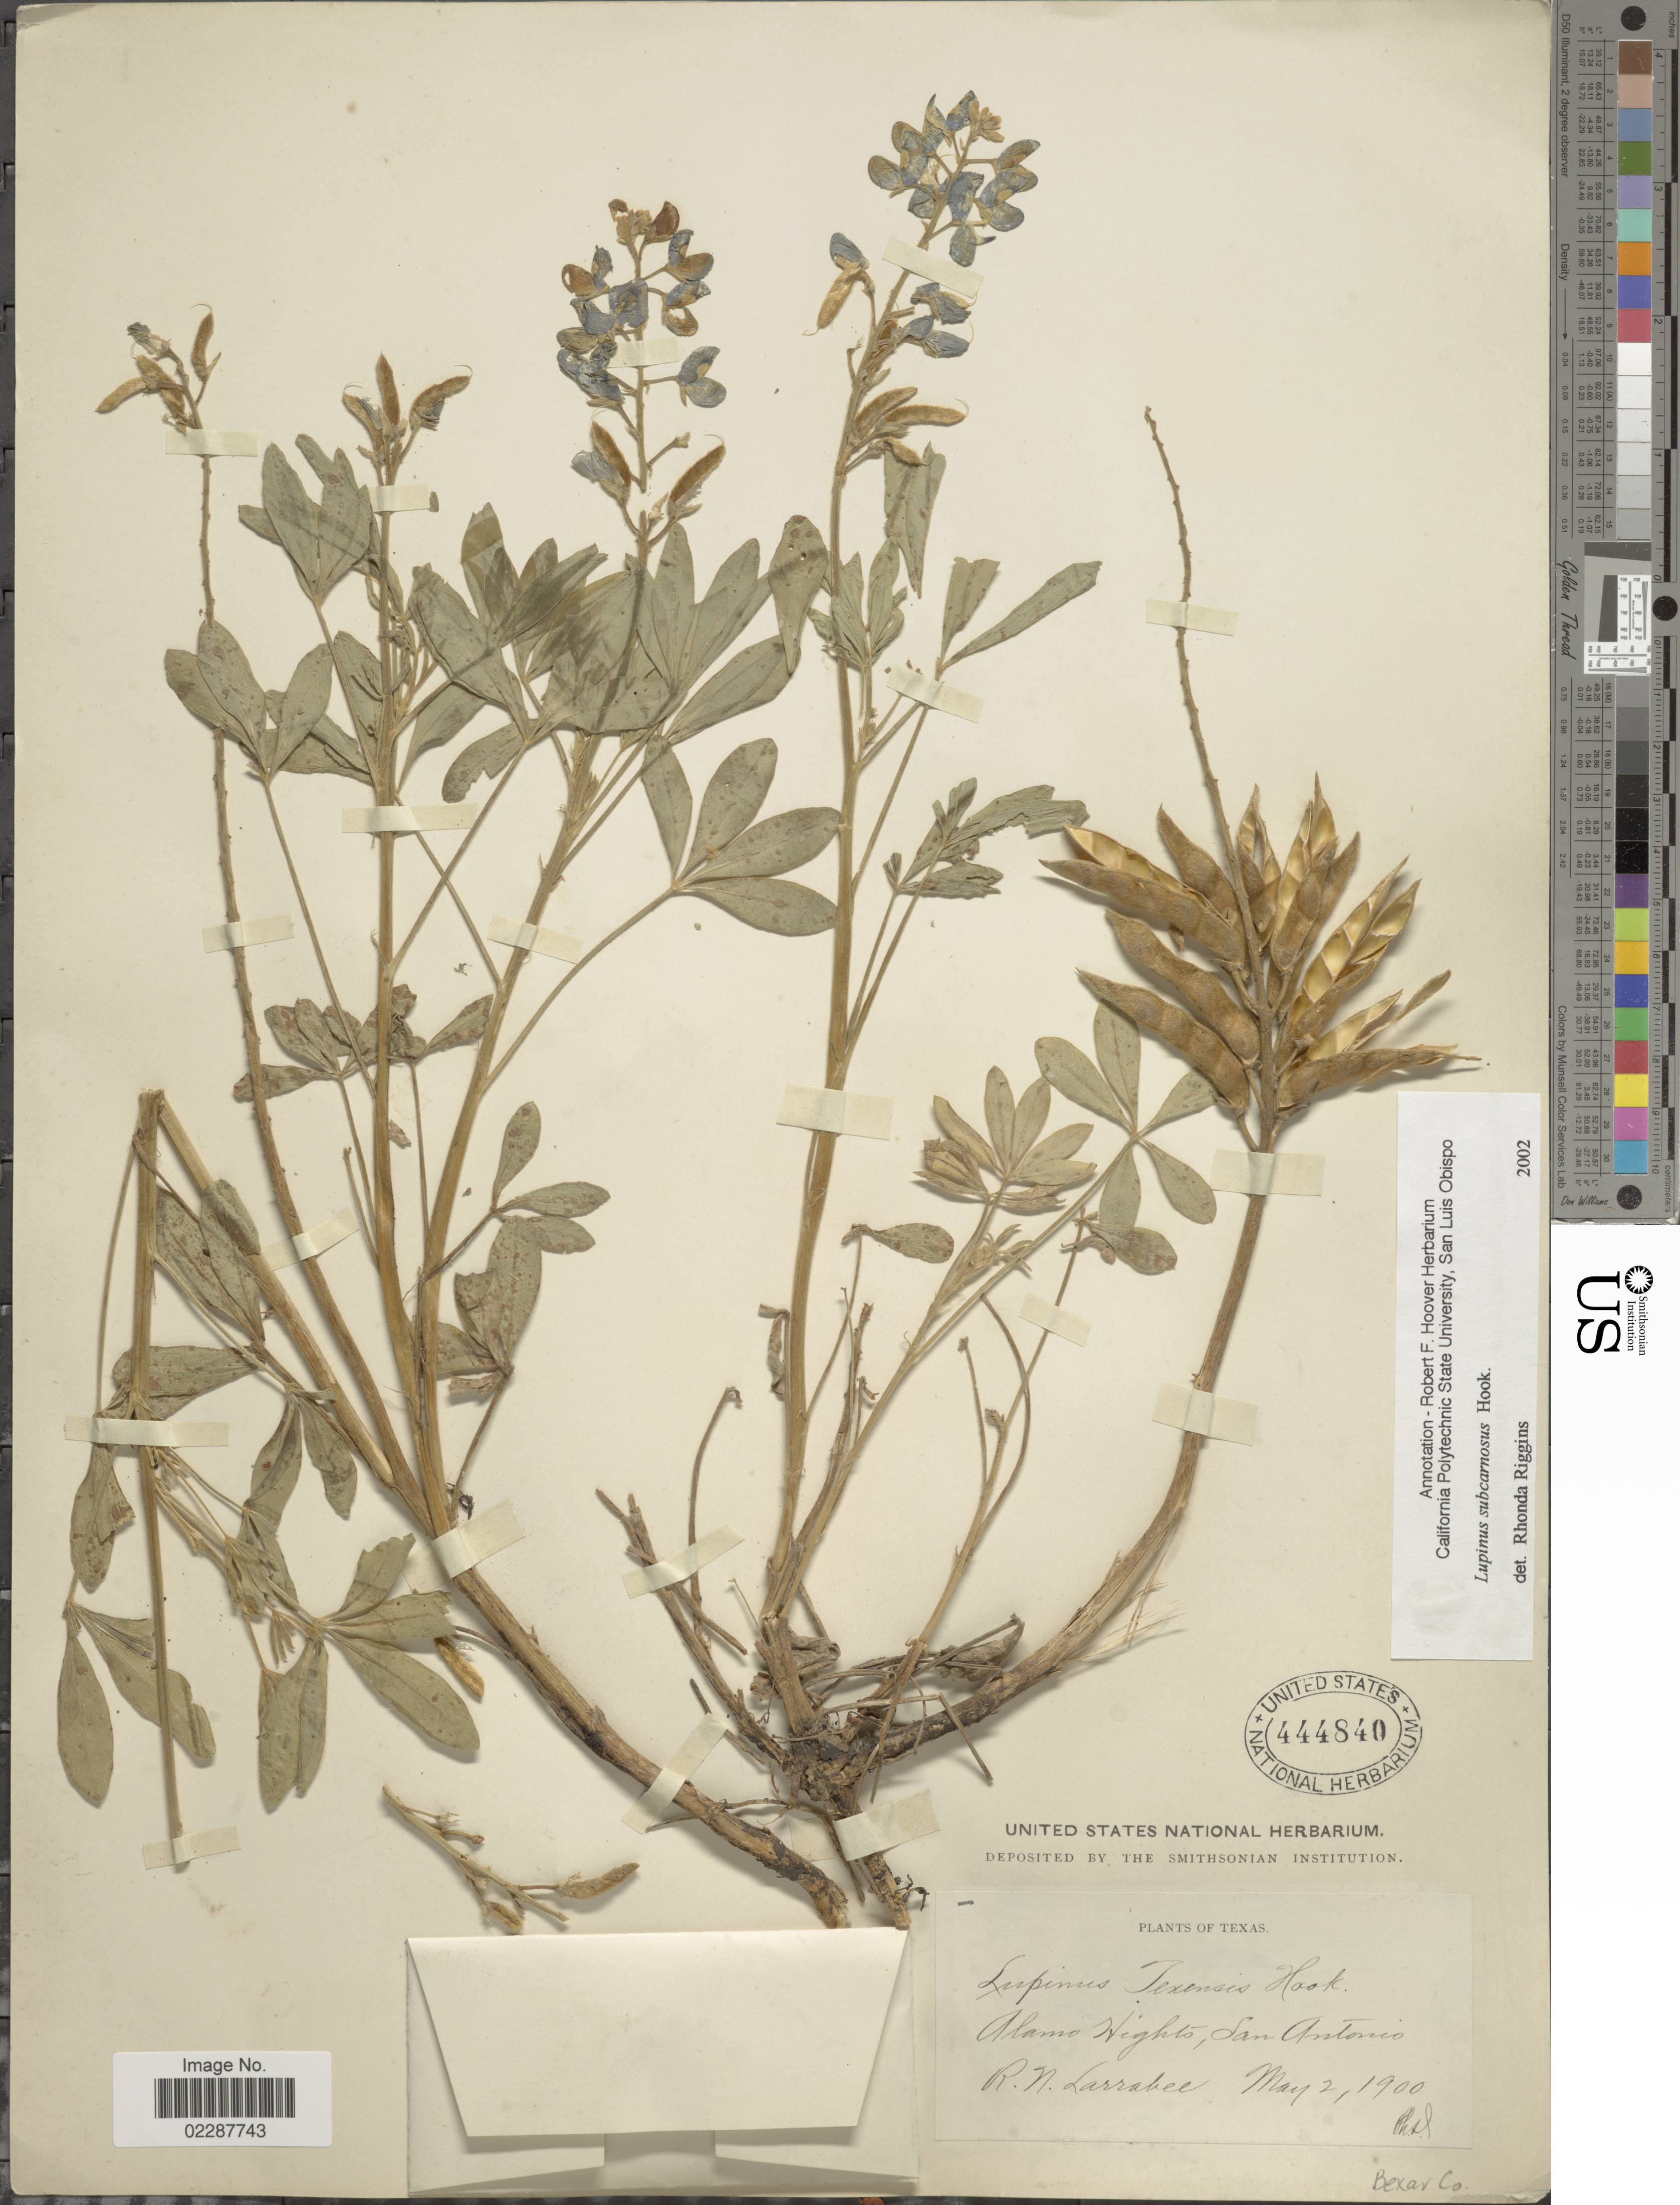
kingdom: Plantae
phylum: Tracheophyta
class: Magnoliopsida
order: Fabales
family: Fabaceae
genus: Lupinus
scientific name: Lupinus subcarnosus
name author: Hook.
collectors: R. Larrabee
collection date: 1900-05-02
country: United States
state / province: Texas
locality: Alamo Hights, San Antonio, Bexar Co.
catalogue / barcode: US 444840